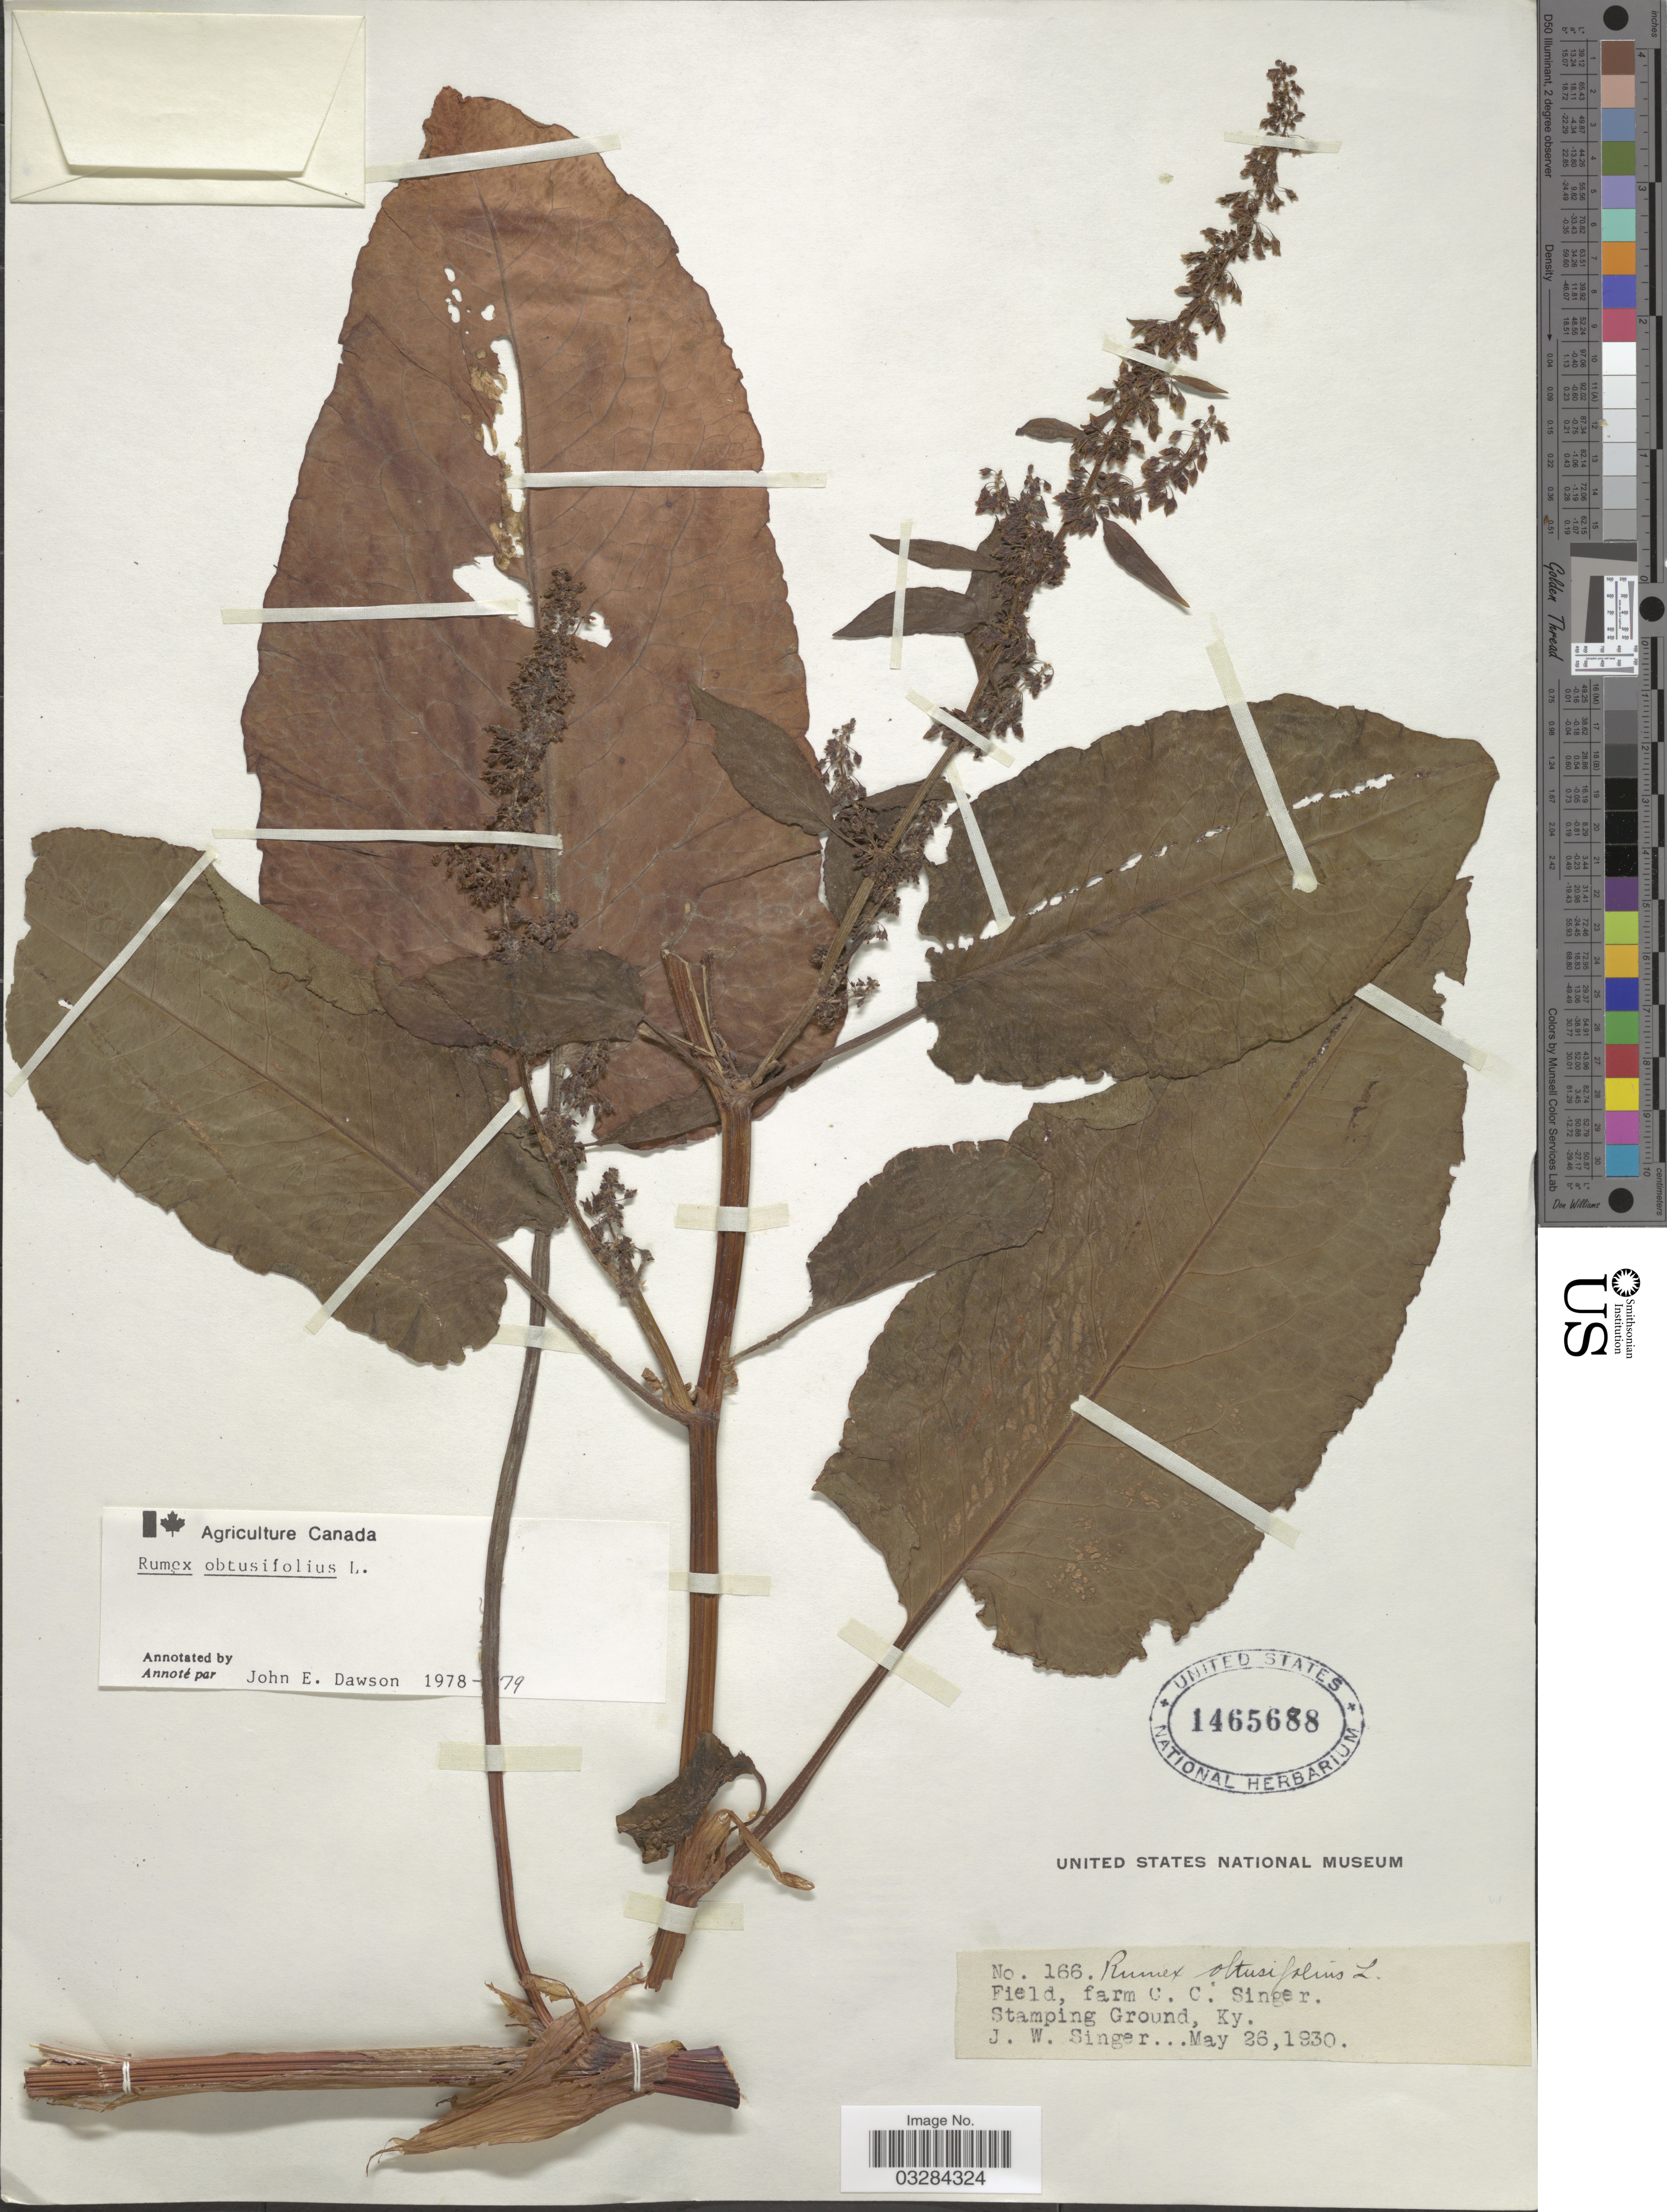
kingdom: Plantae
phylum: Tracheophyta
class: Magnoliopsida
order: Caryophyllales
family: Polygonaceae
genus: Rumex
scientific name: Rumex obtusifolius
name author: L.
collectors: J. EW. Singer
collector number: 166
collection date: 1930-05-26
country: United States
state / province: Kentucky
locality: Field, farm C.C. Singer. Stamping Ground.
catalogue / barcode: US 1465688